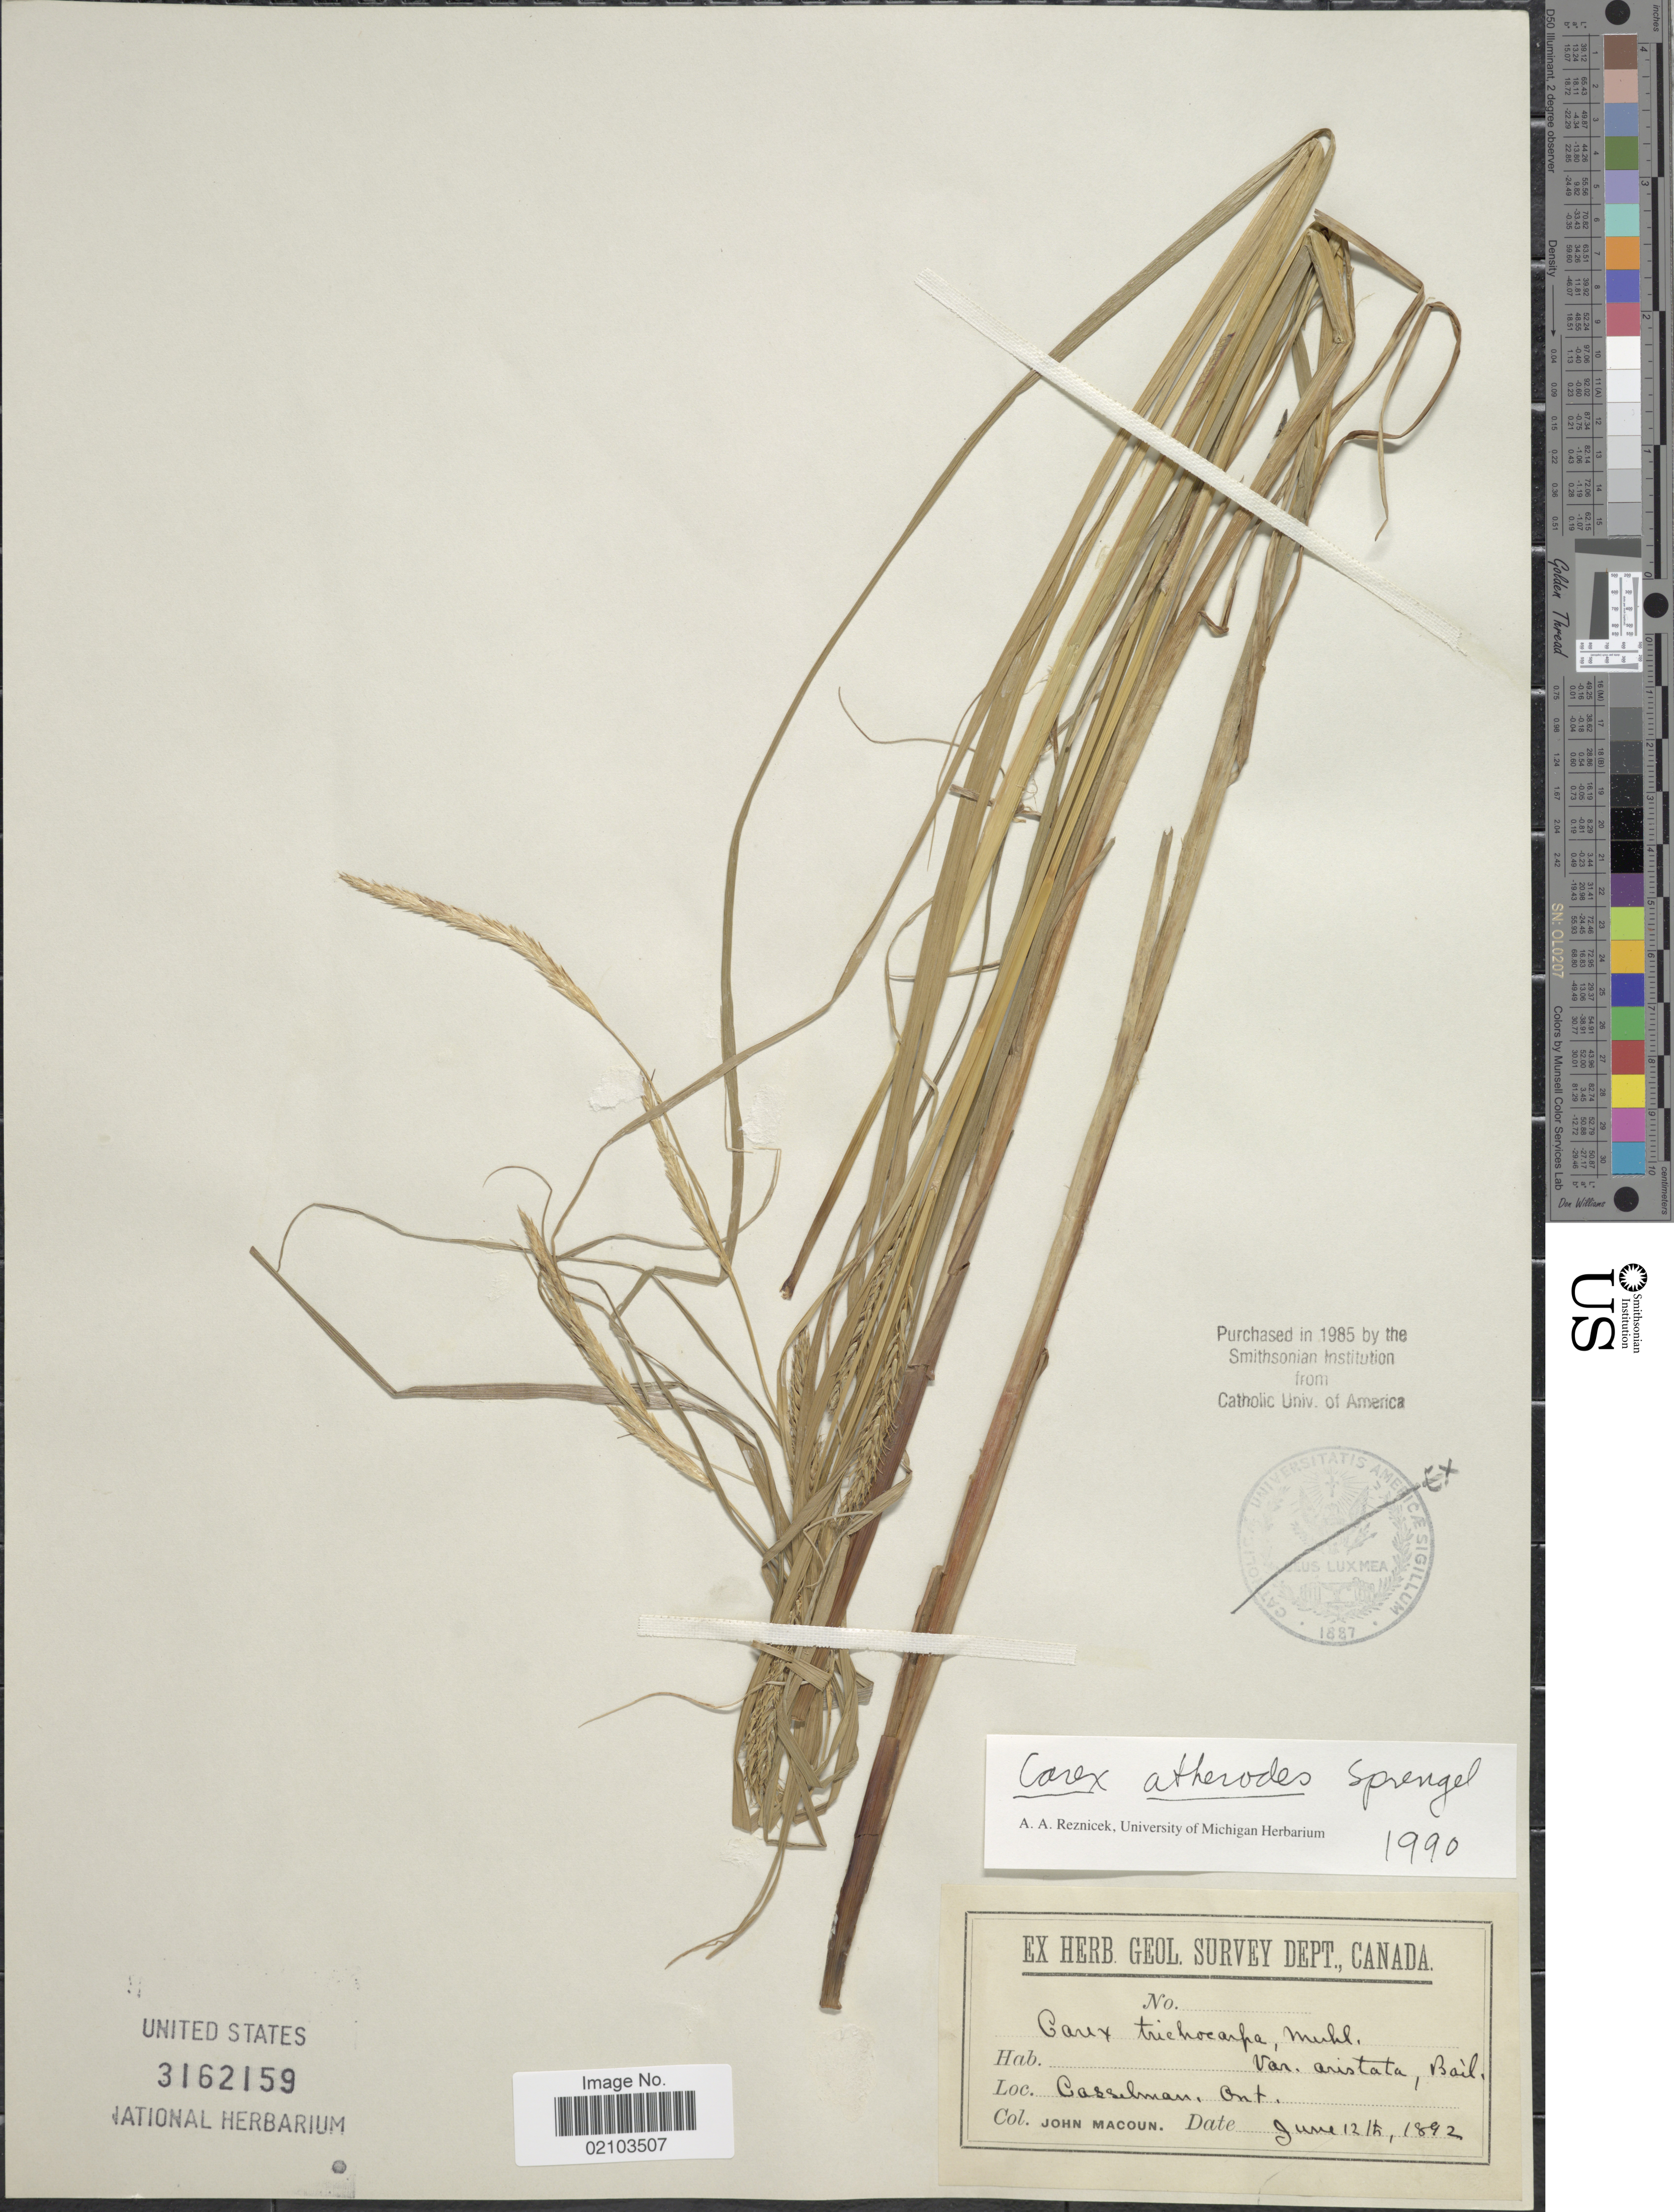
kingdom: Plantae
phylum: Tracheophyta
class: Liliopsida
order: Poales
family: Cyperaceae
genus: Carex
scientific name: Carex atherodes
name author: Spreng.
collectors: J. Macoun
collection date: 1892-06-12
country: Canada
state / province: Ontario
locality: Casselman.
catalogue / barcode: US 3162159